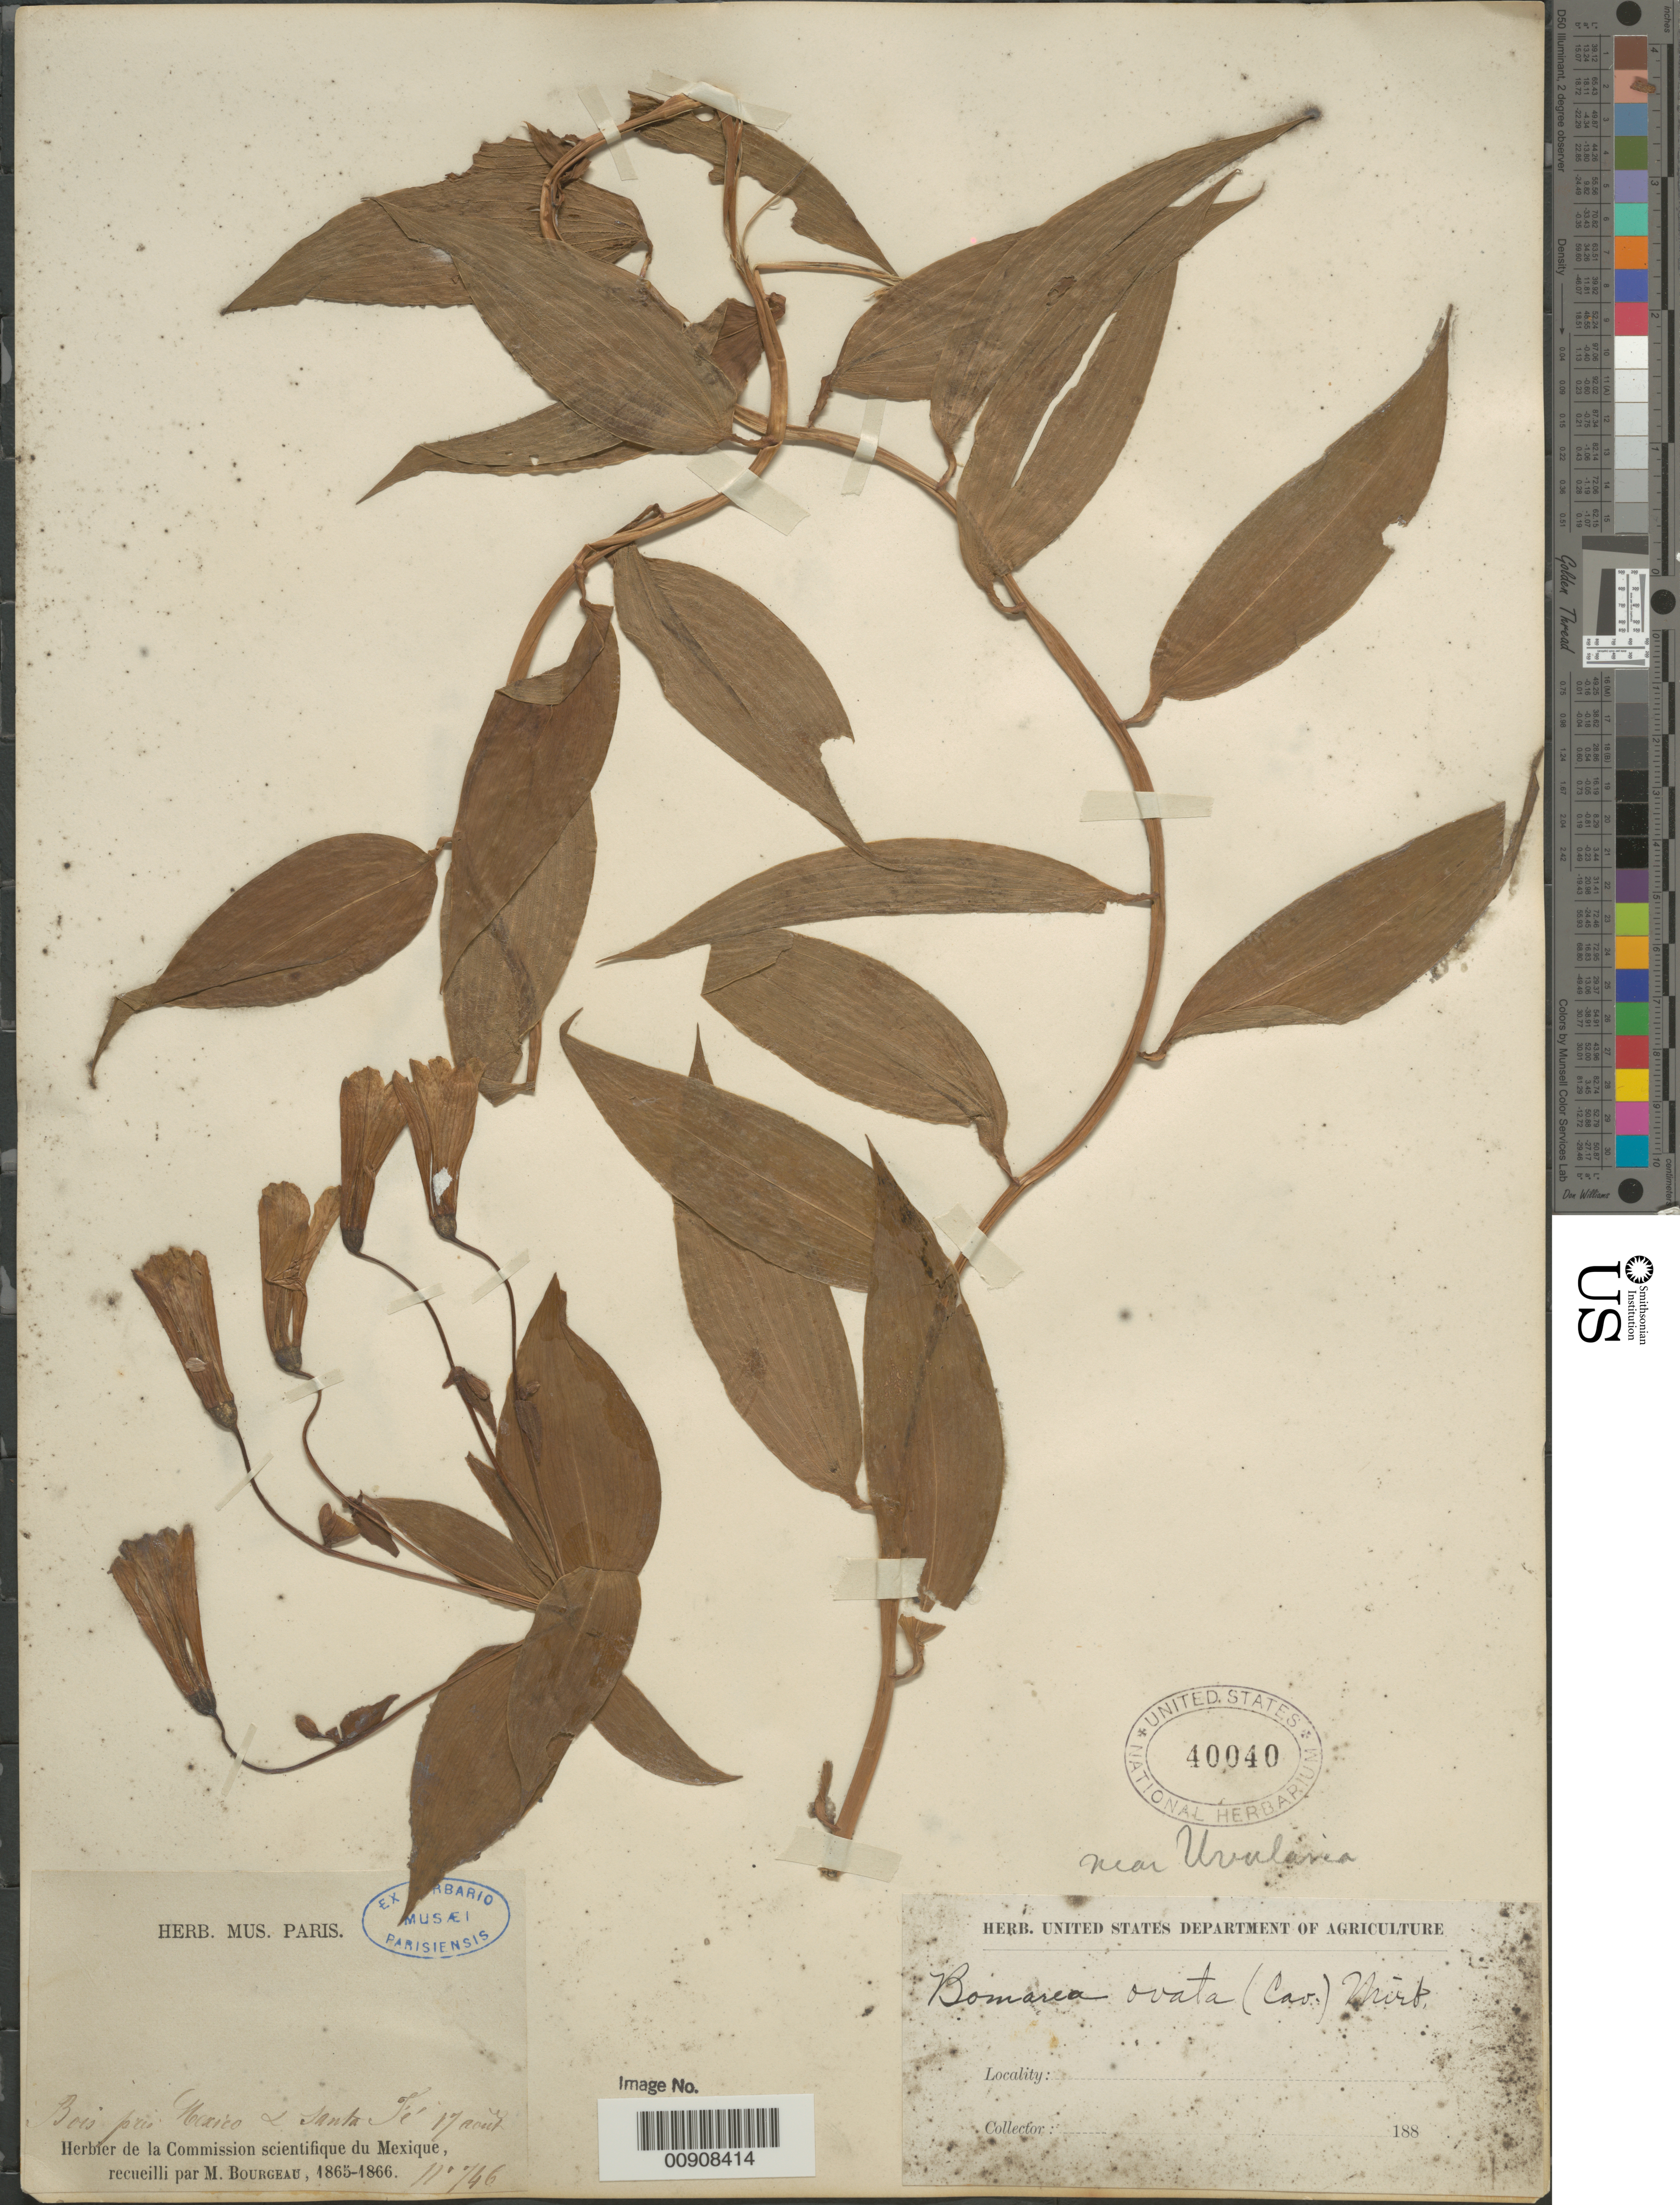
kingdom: Plantae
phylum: Tracheophyta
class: Liliopsida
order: Liliales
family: Alstroemeriaceae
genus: Bomarea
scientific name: Bomarea ovata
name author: (Cav.) Mirb.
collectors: E. Bourgeau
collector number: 746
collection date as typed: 17 Aug 1865 or 17 Aug 1866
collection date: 1865-08-17 or 1866-08-17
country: Mexico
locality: Bois près Mexico & Santa Fé.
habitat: Bois.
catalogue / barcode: US 40040